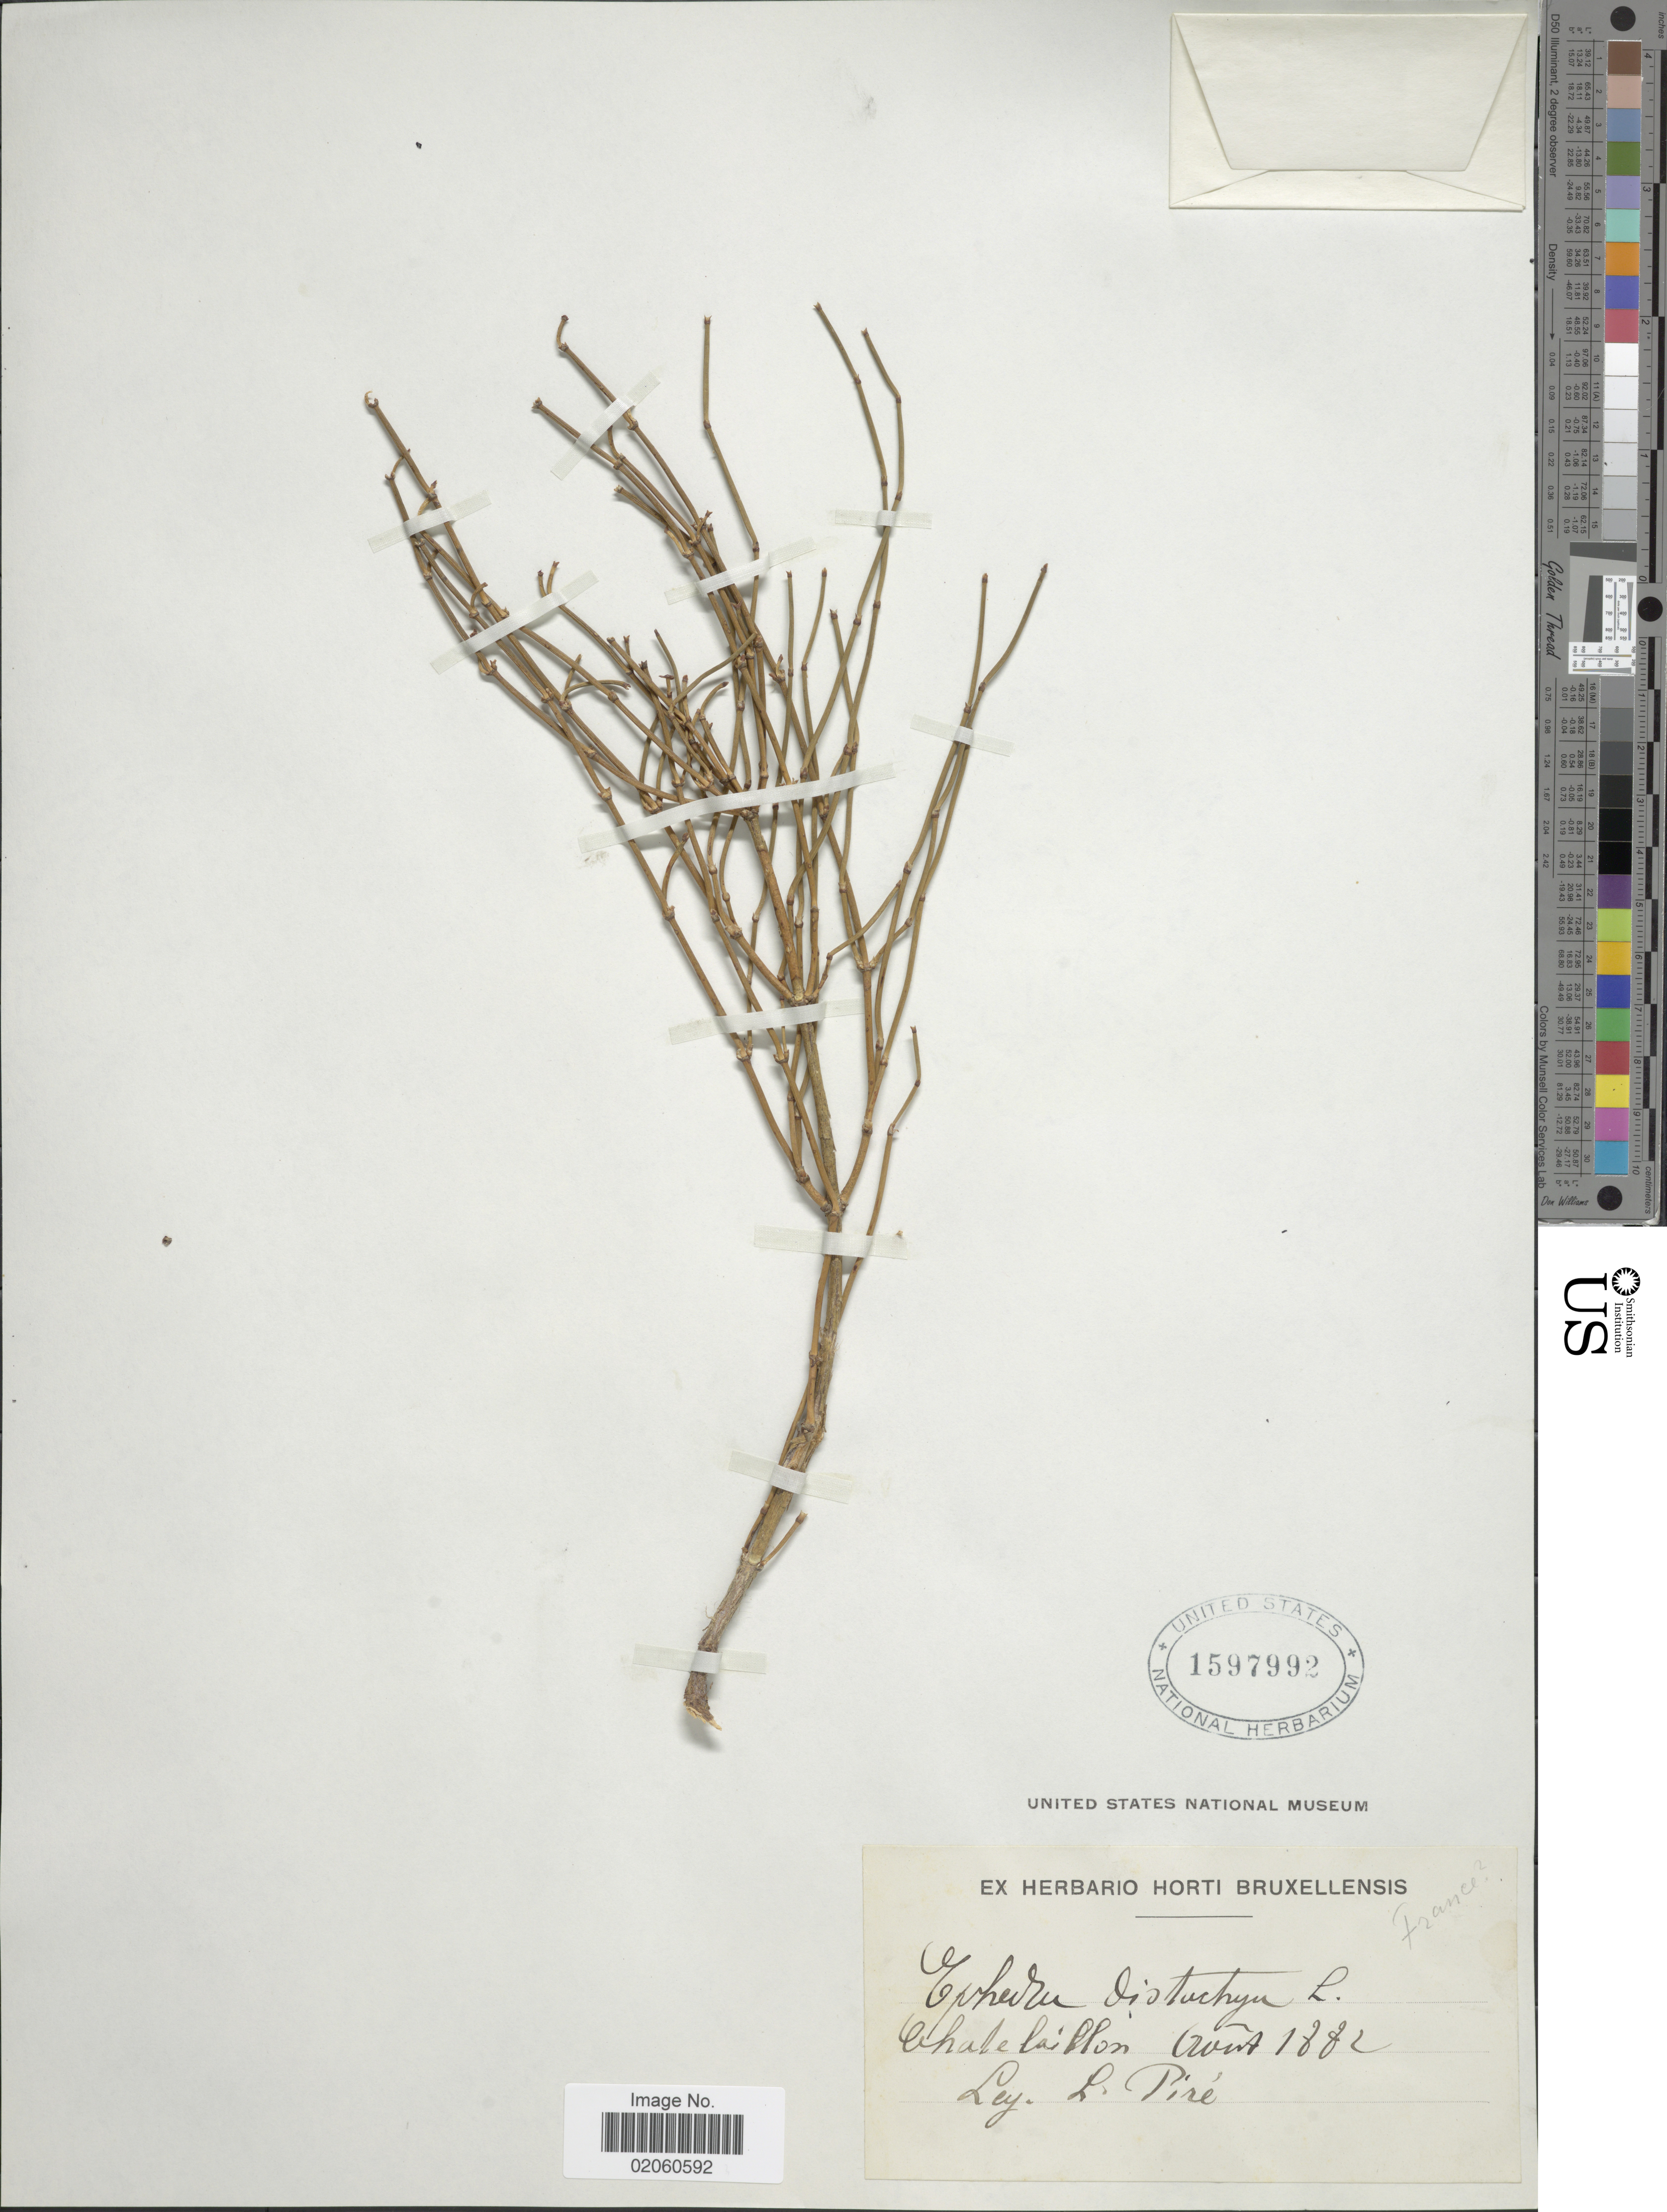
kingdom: Plantae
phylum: Tracheophyta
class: Gnetopsida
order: Ephedrales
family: Ephedraceae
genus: Ephedra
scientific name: Ephedra distachya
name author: L.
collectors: L. Pire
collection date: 1882-08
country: France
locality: Chatelaillon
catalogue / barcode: US 1597992